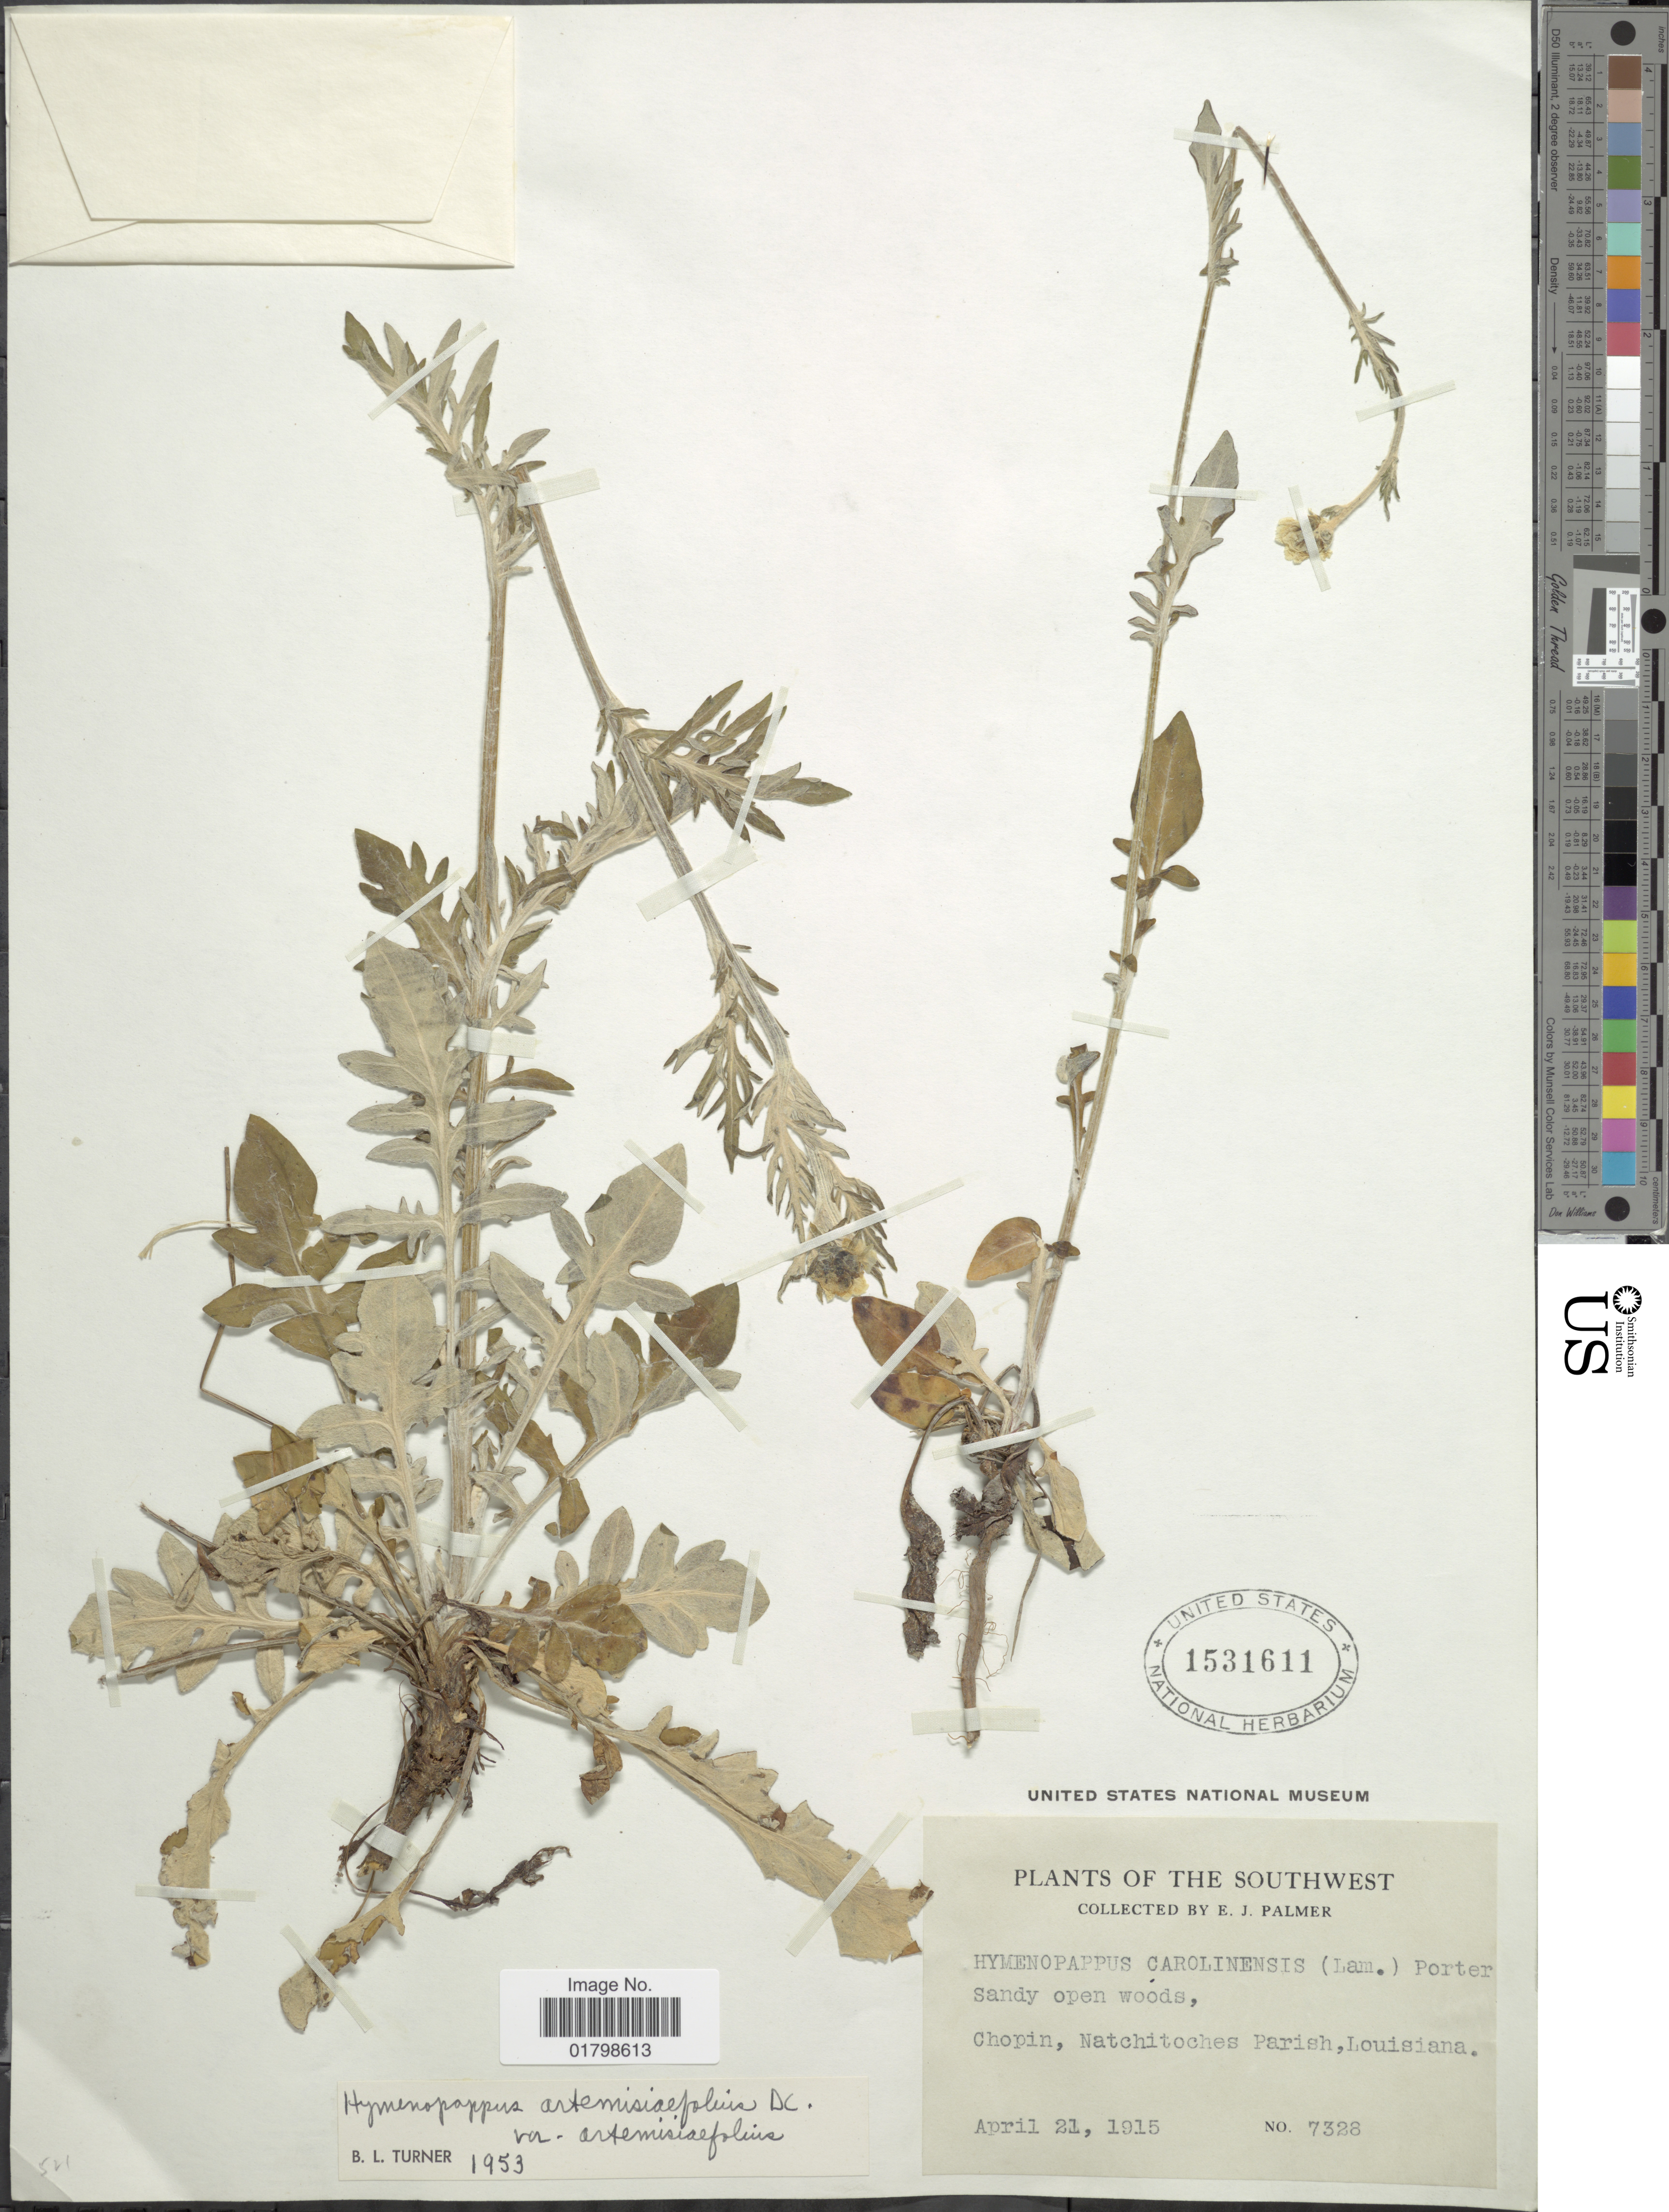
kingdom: Plantae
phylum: Tracheophyta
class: Magnoliopsida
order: Asterales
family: Asteraceae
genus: Hymenopappus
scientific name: Hymenopappus artemisiifolius var. artemisiifolius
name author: DC.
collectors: E. J. Palmer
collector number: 7328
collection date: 1915-04-21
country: United States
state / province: Louisiana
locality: The Southwest, Chopin, Natchitoches Parish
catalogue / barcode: US 1531611